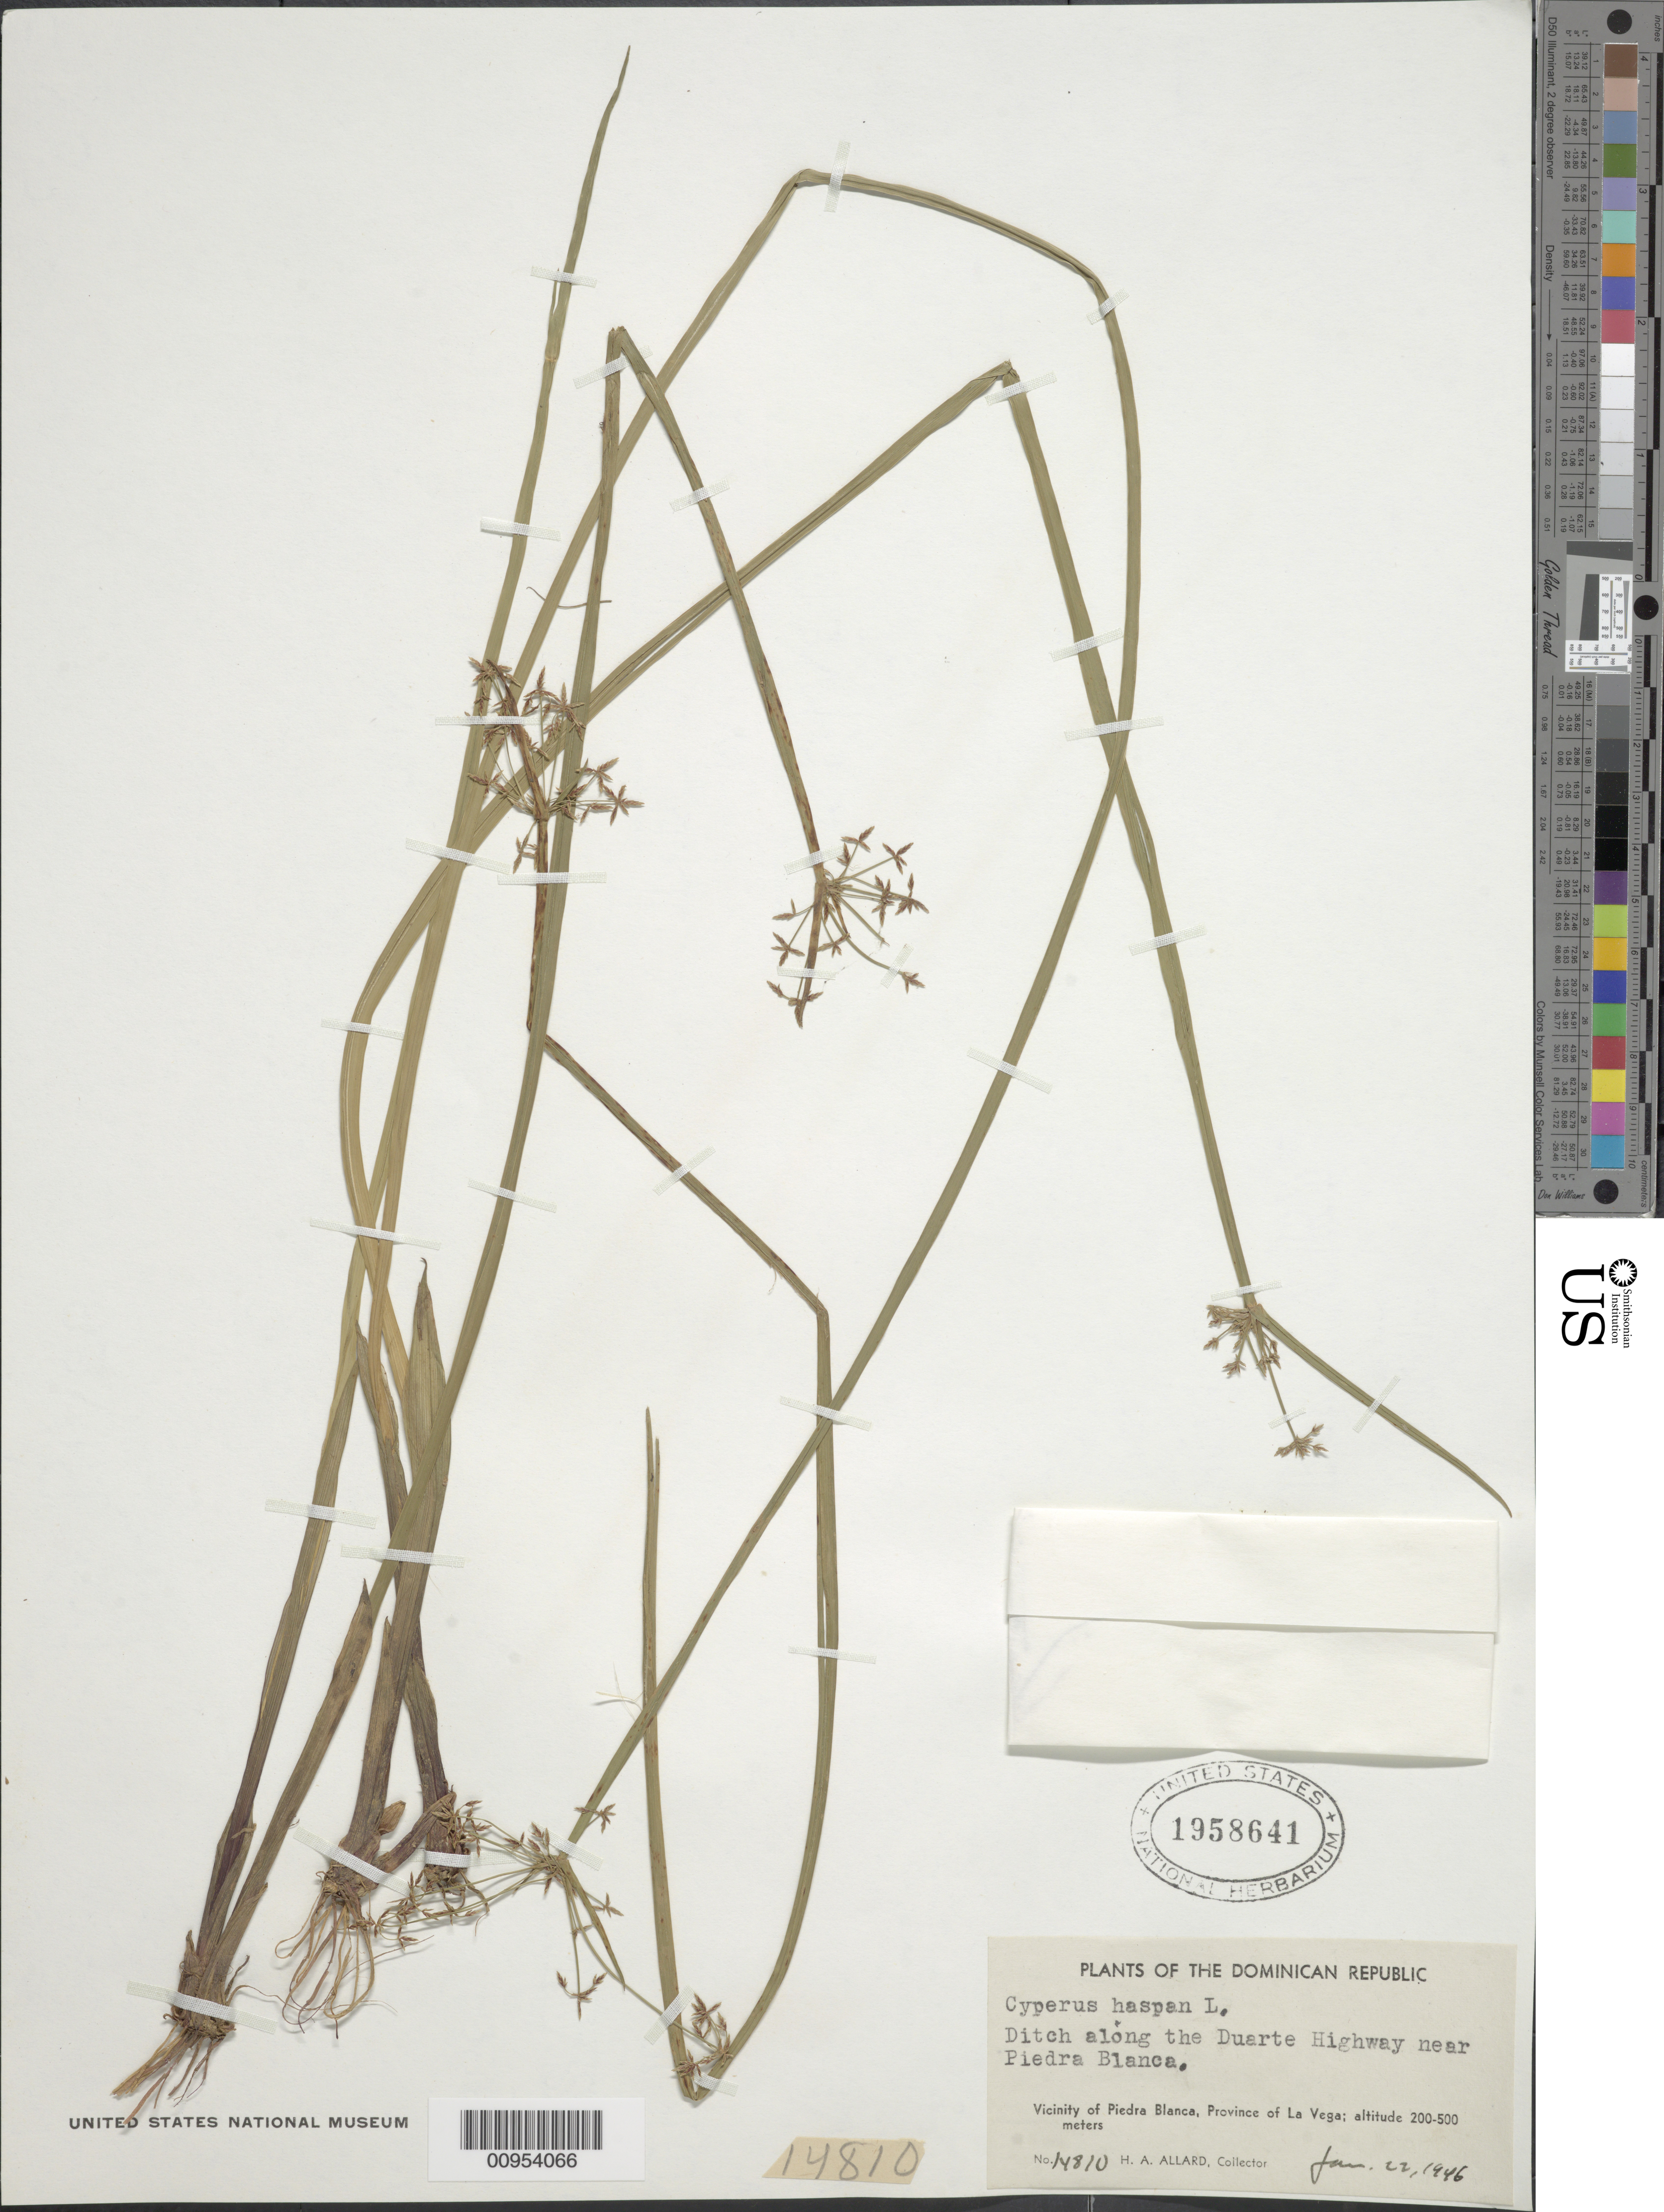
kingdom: Plantae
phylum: Tracheophyta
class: Liliopsida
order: Poales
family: Cyperaceae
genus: Cyperus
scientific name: Cyperus haspan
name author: L.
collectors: H. A. Allard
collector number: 14810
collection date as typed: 22 Jan 1946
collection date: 1946-01-22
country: Dominican Republic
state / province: La Vega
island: Hispaniola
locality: Vicinity of Piedra Blanca, ditch along the Duarte Highway near Piedra Blanca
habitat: Ditch along highway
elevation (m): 200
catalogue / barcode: US 1958641